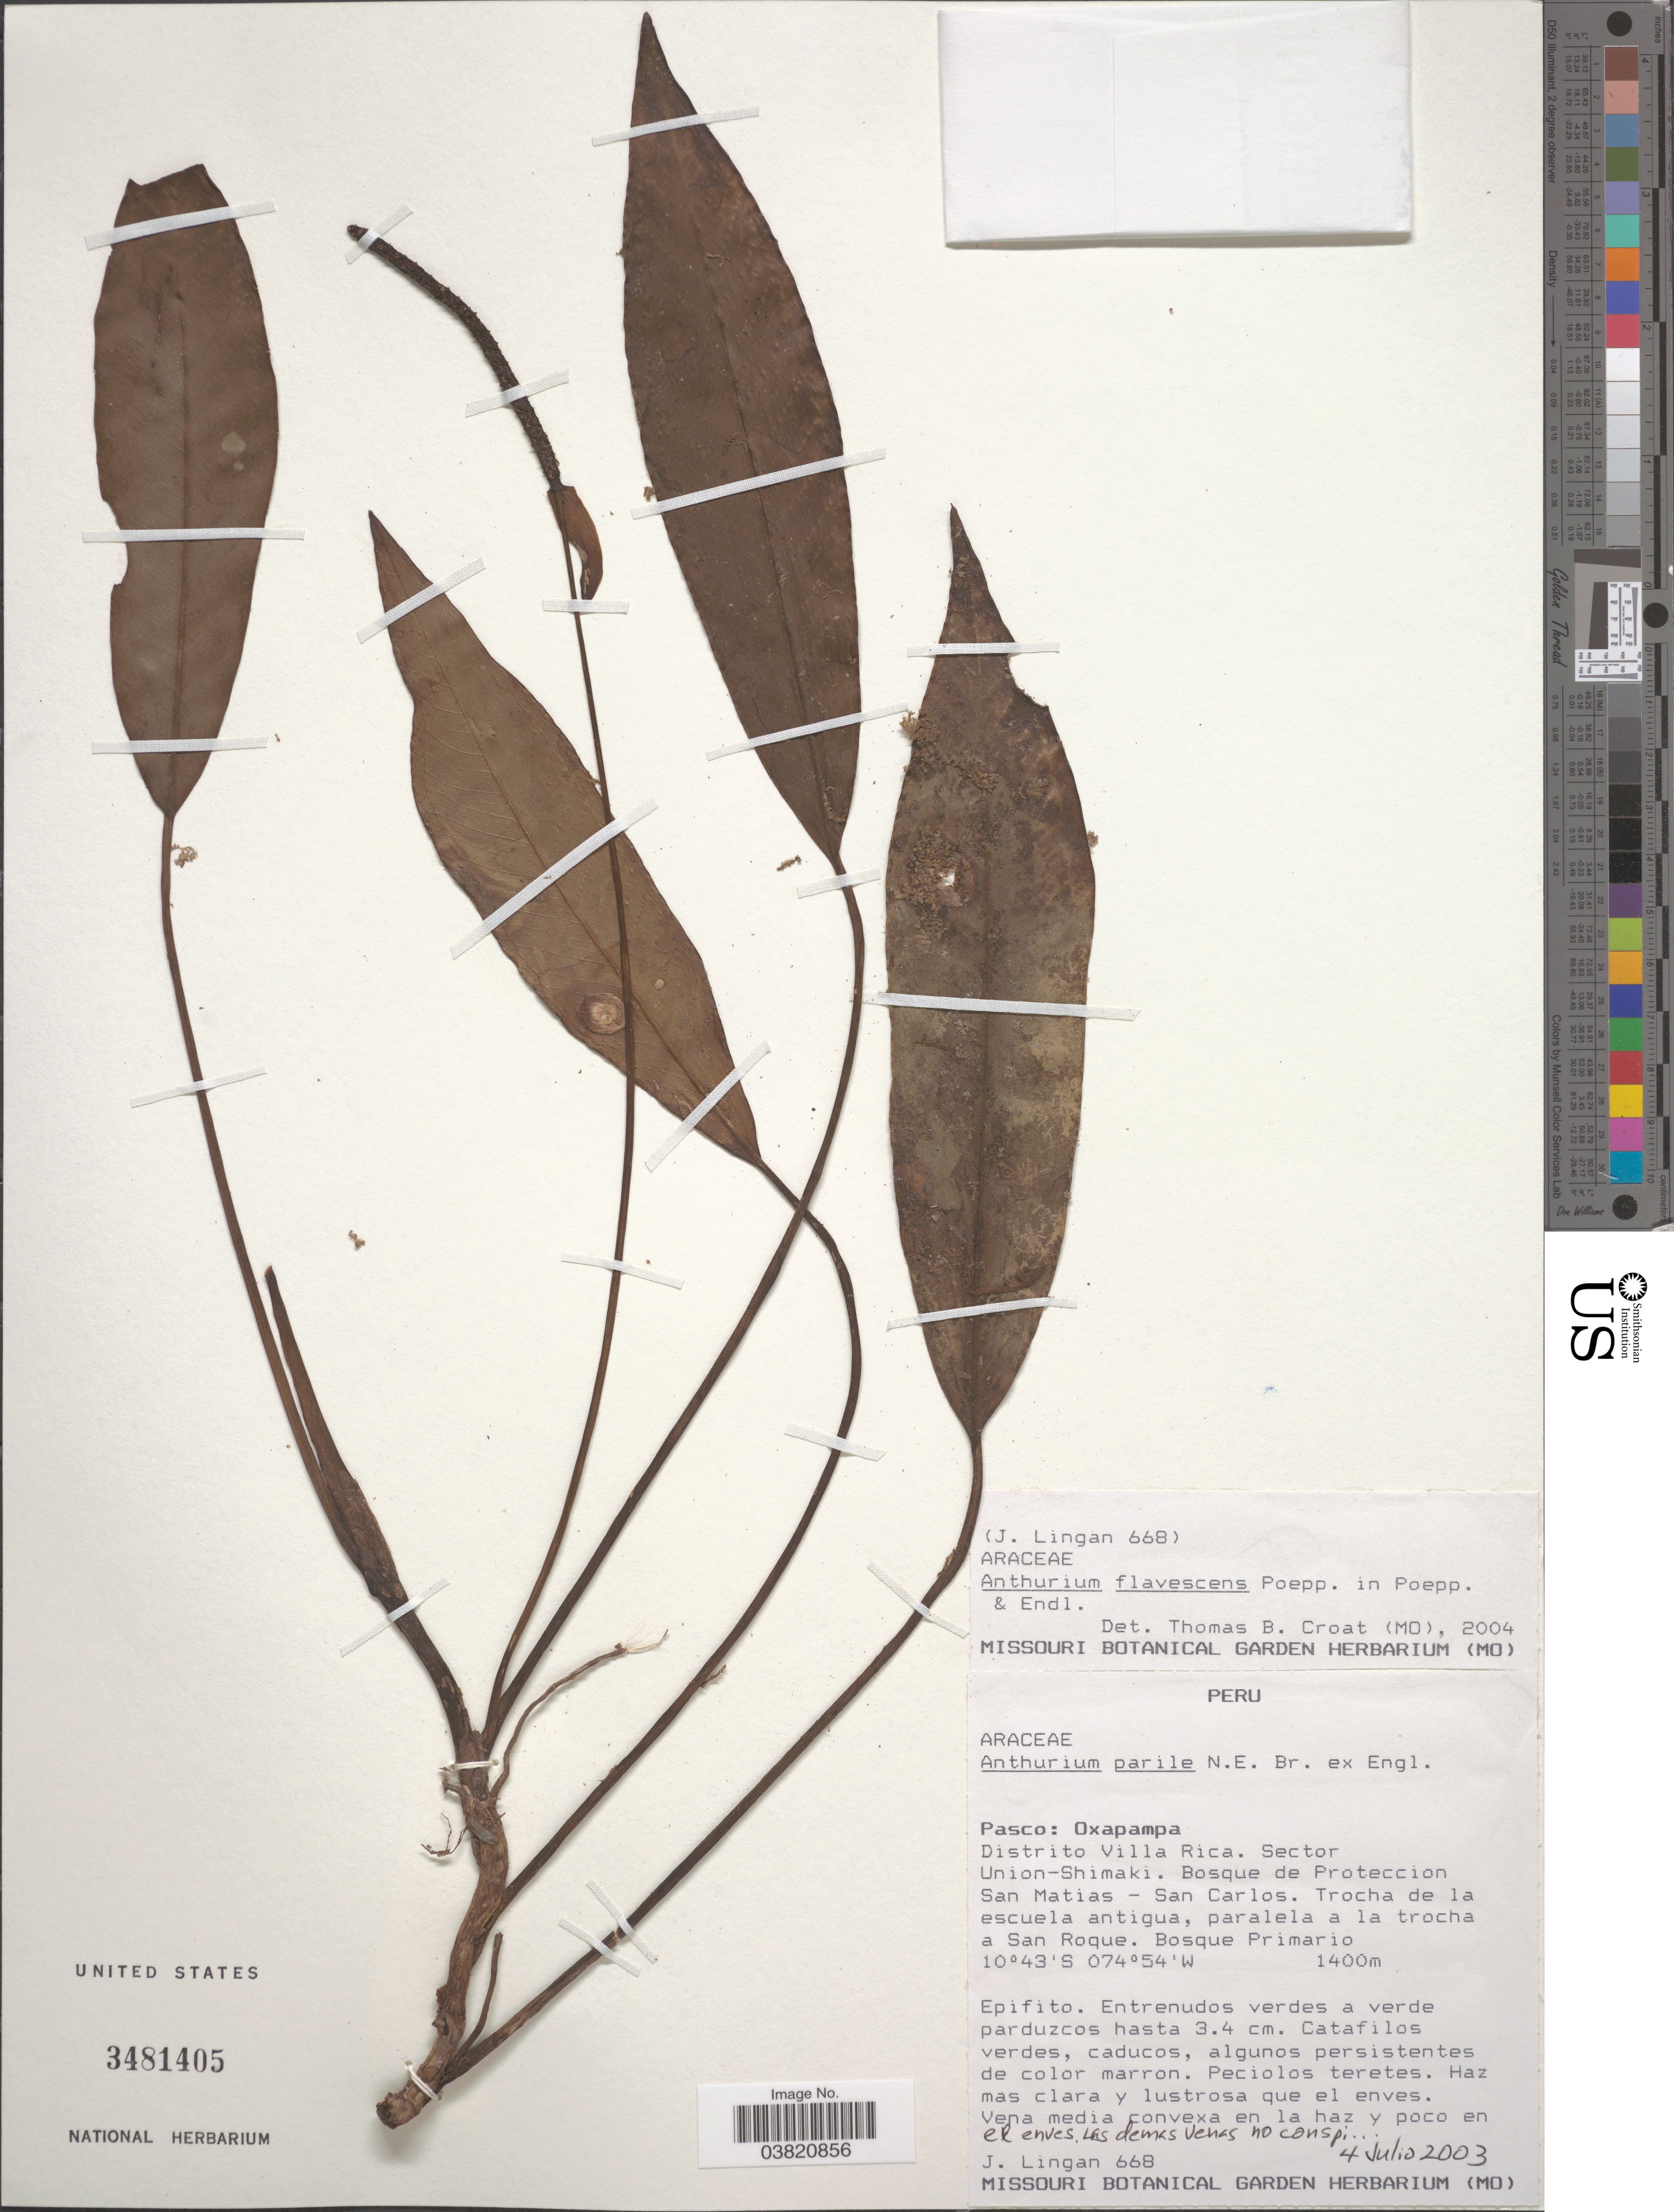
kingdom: Plantae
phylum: Tracheophyta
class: Liliopsida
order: Alismatales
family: Araceae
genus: Anthurium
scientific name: Anthurium flavescens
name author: Poepp.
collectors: J. Lingan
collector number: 668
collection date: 2003-07-04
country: Peru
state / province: Pasco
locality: Oxapampa. Distrito Villa Rica. Sector Union-Shimaki. Bosque de Proteccion San Matias - San Carlos. Trocha de la escuela antigua, paralela a la trocha a San Roque.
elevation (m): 1400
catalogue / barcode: US 3481405